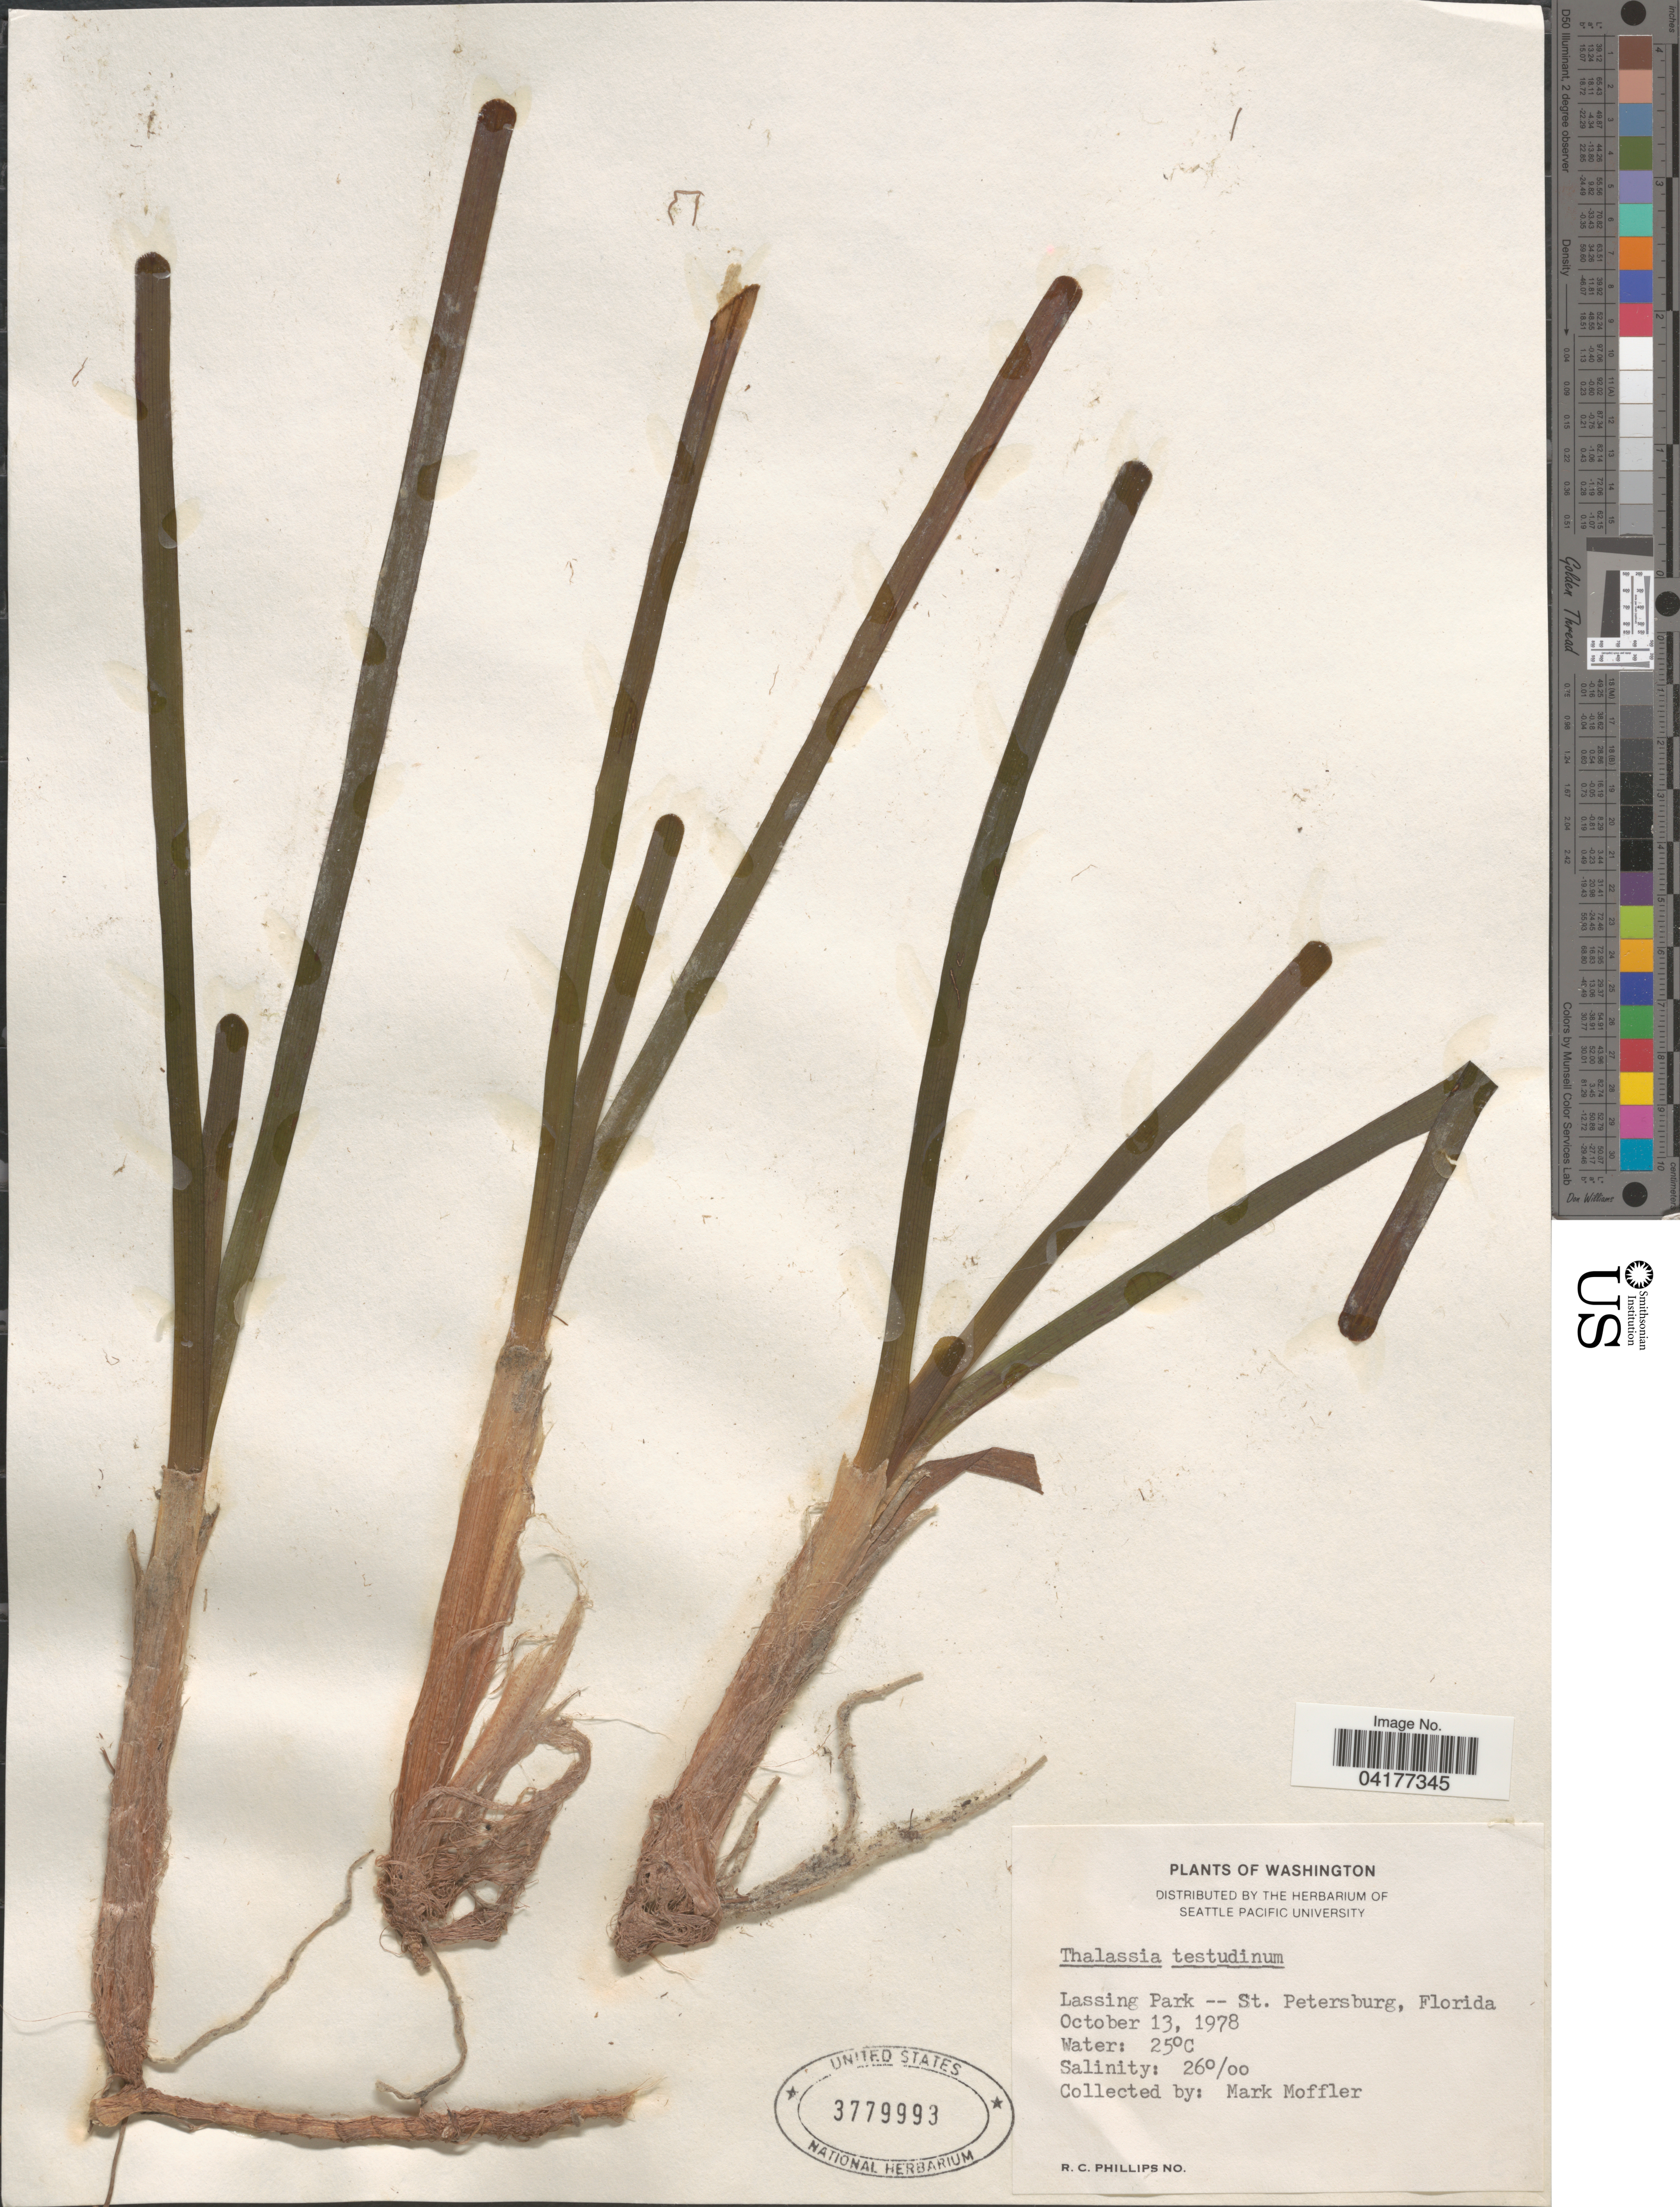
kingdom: Plantae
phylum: Tracheophyta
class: Liliopsida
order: Alismatales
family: Hydrocharitaceae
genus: Thalassia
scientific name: Thalassia testudinum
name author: Banks & Sol. ex K.D. Koenig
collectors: M. Moffler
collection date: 1978-10-13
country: United States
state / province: Florida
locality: Lassing Park -- St. Petersburg.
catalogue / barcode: US 3779993